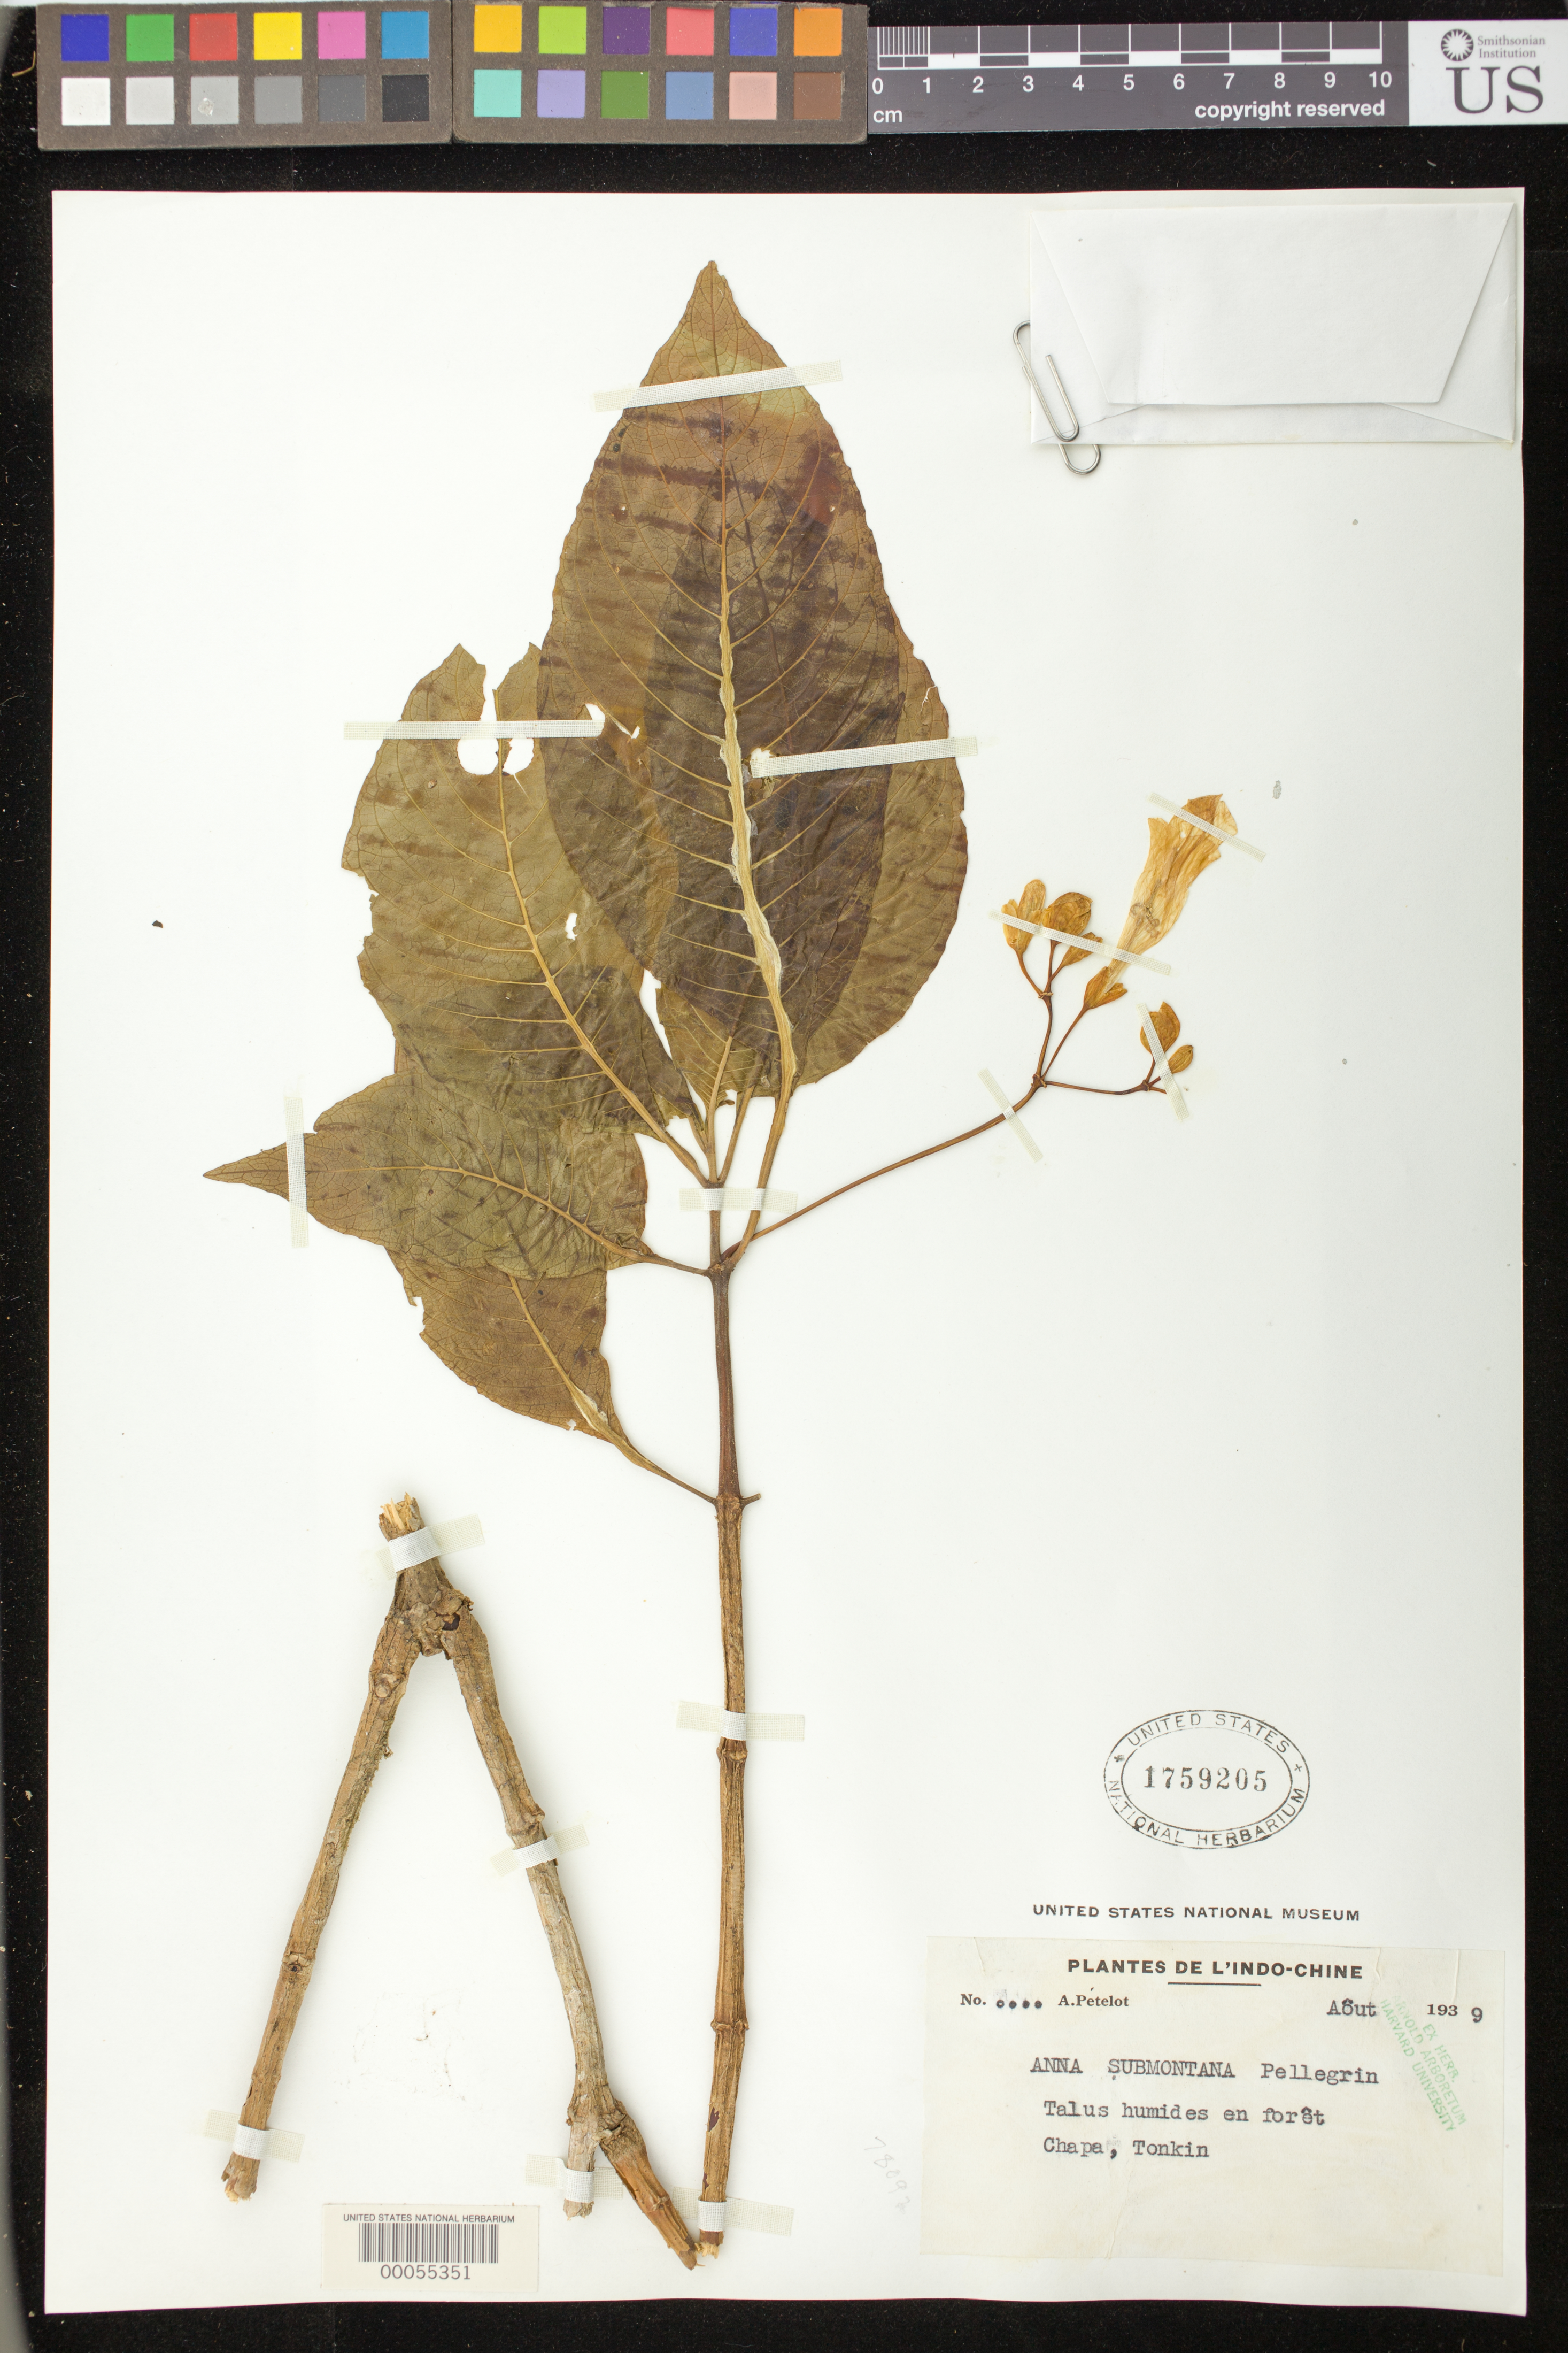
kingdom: Plantae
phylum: Tracheophyta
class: Magnoliopsida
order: Lamiales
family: Gesneriaceae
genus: Anna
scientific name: Anna submontana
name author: Pellegr.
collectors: A. Petelot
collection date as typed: Aug 1939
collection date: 1939-08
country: Vietnam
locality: Tonkin: Chapa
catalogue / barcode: US 1759205